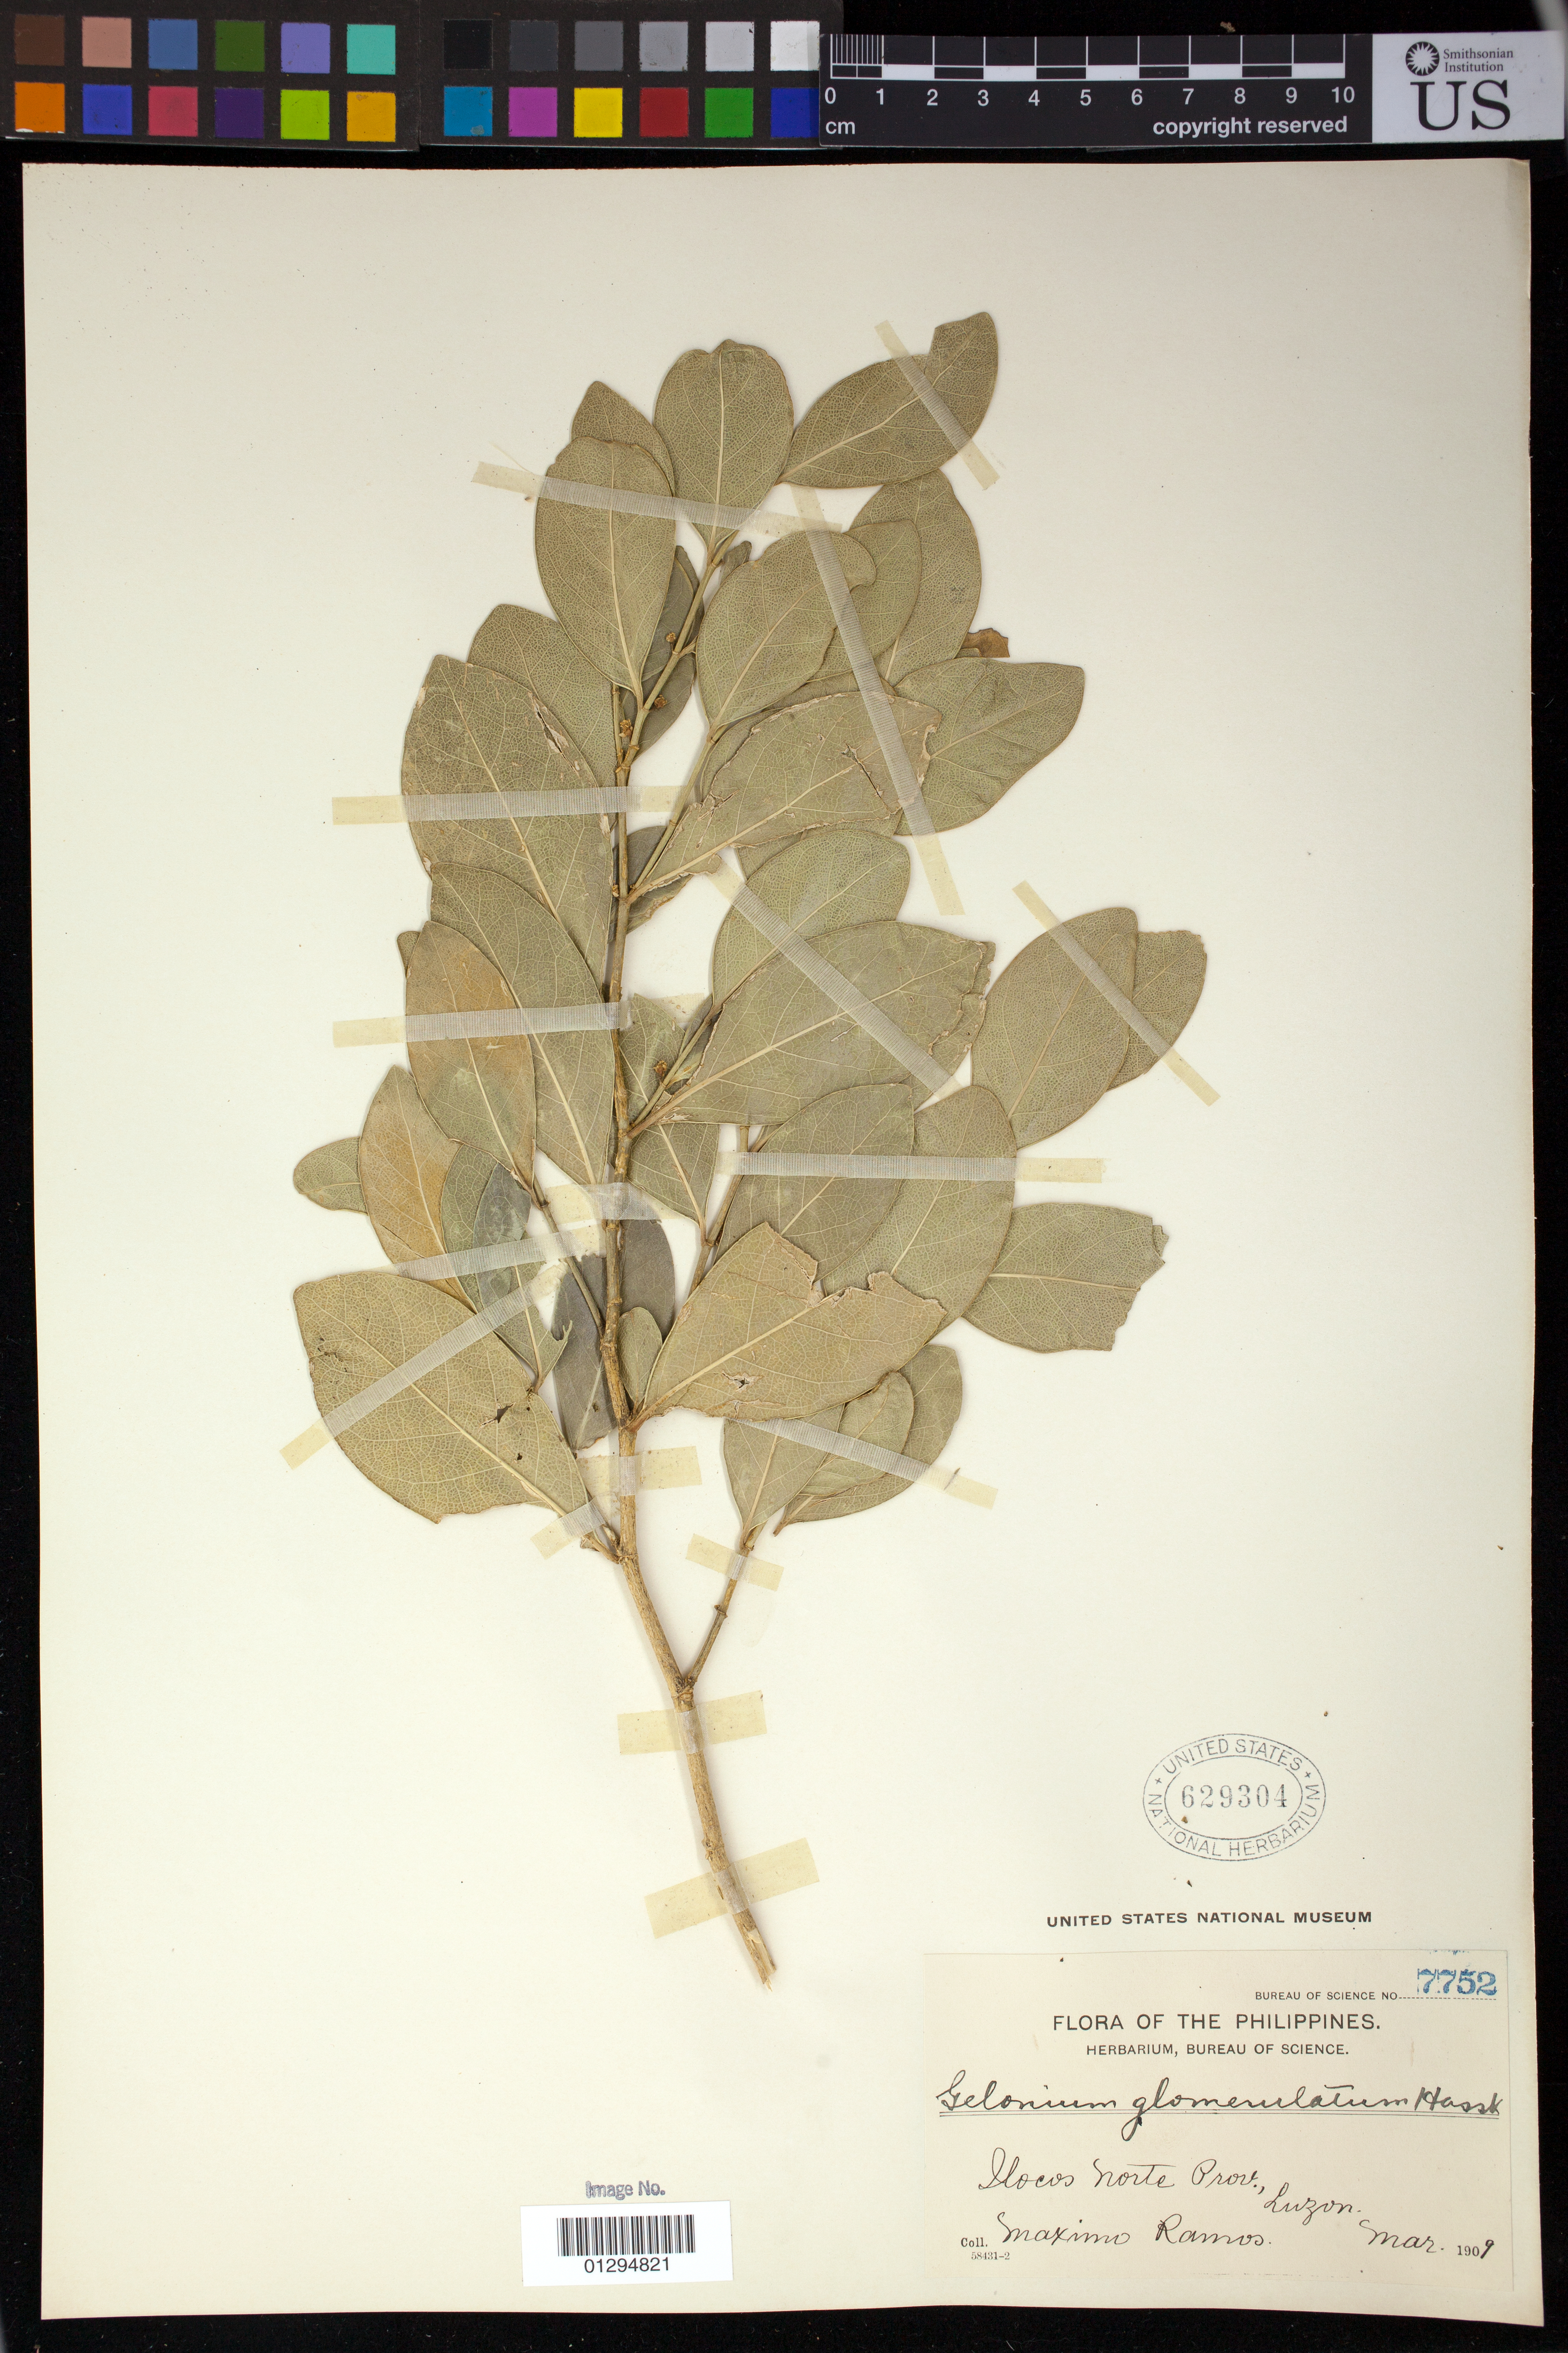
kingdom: Plantae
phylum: Tracheophyta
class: Magnoliopsida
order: Malpighiales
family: Euphorbiaceae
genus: Suregada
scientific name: Suregada glomerulata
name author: (Blume) Baill.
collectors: M. Ramos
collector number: Bur. Sci. 7752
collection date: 1909-03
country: Philippines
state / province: Ilocos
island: Luzon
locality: Ilocos Norte Prov., Luzon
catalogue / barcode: US 629304